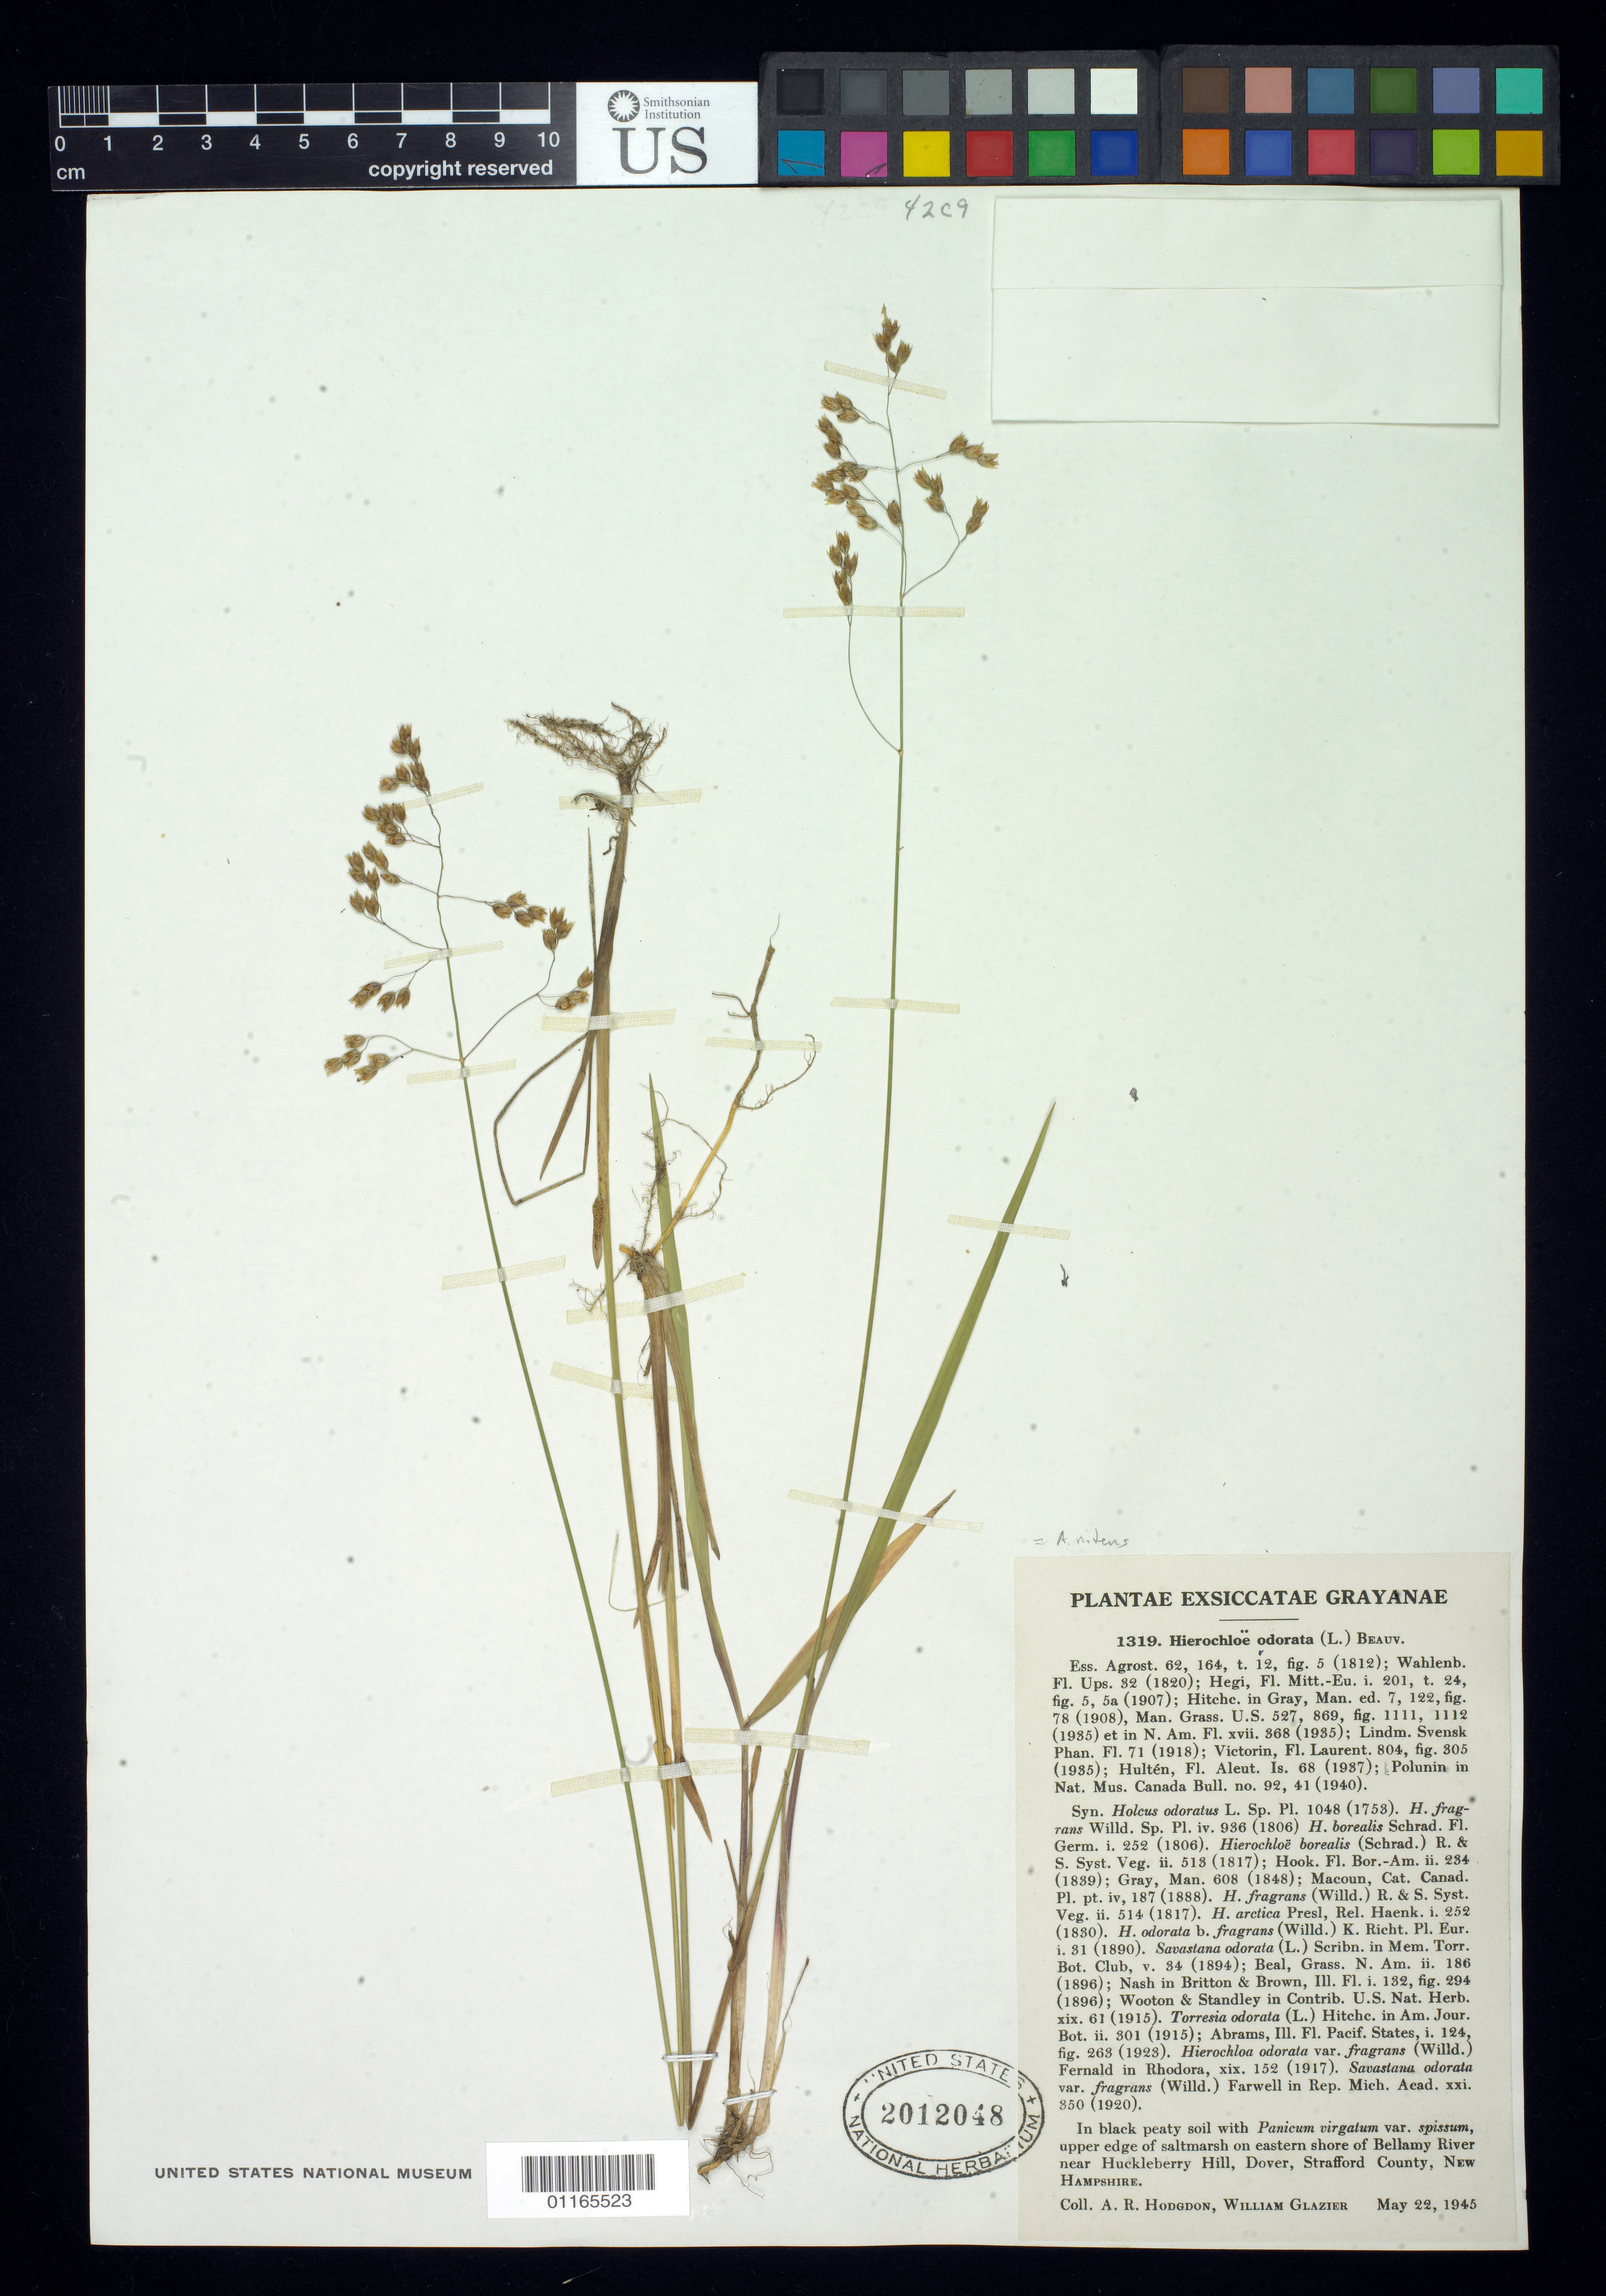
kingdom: Plantae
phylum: Tracheophyta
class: Liliopsida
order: Poales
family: Poaceae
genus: Anthoxanthum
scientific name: Anthoxanthum nitens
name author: (G.H. Weber) R.T.A. Schouten & Veldkamp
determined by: Poaceae Reorganization Project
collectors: A. R. Hodgdon & W. Glazier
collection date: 1945-05-22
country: United States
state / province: New Hampshire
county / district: Strafford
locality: Eastern shore of Bellamy River near Huckleberry Hill, Dover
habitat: In black peaty soil with Panicum virgatum var. spissum, upper edge of salt marsh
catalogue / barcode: US 2012048